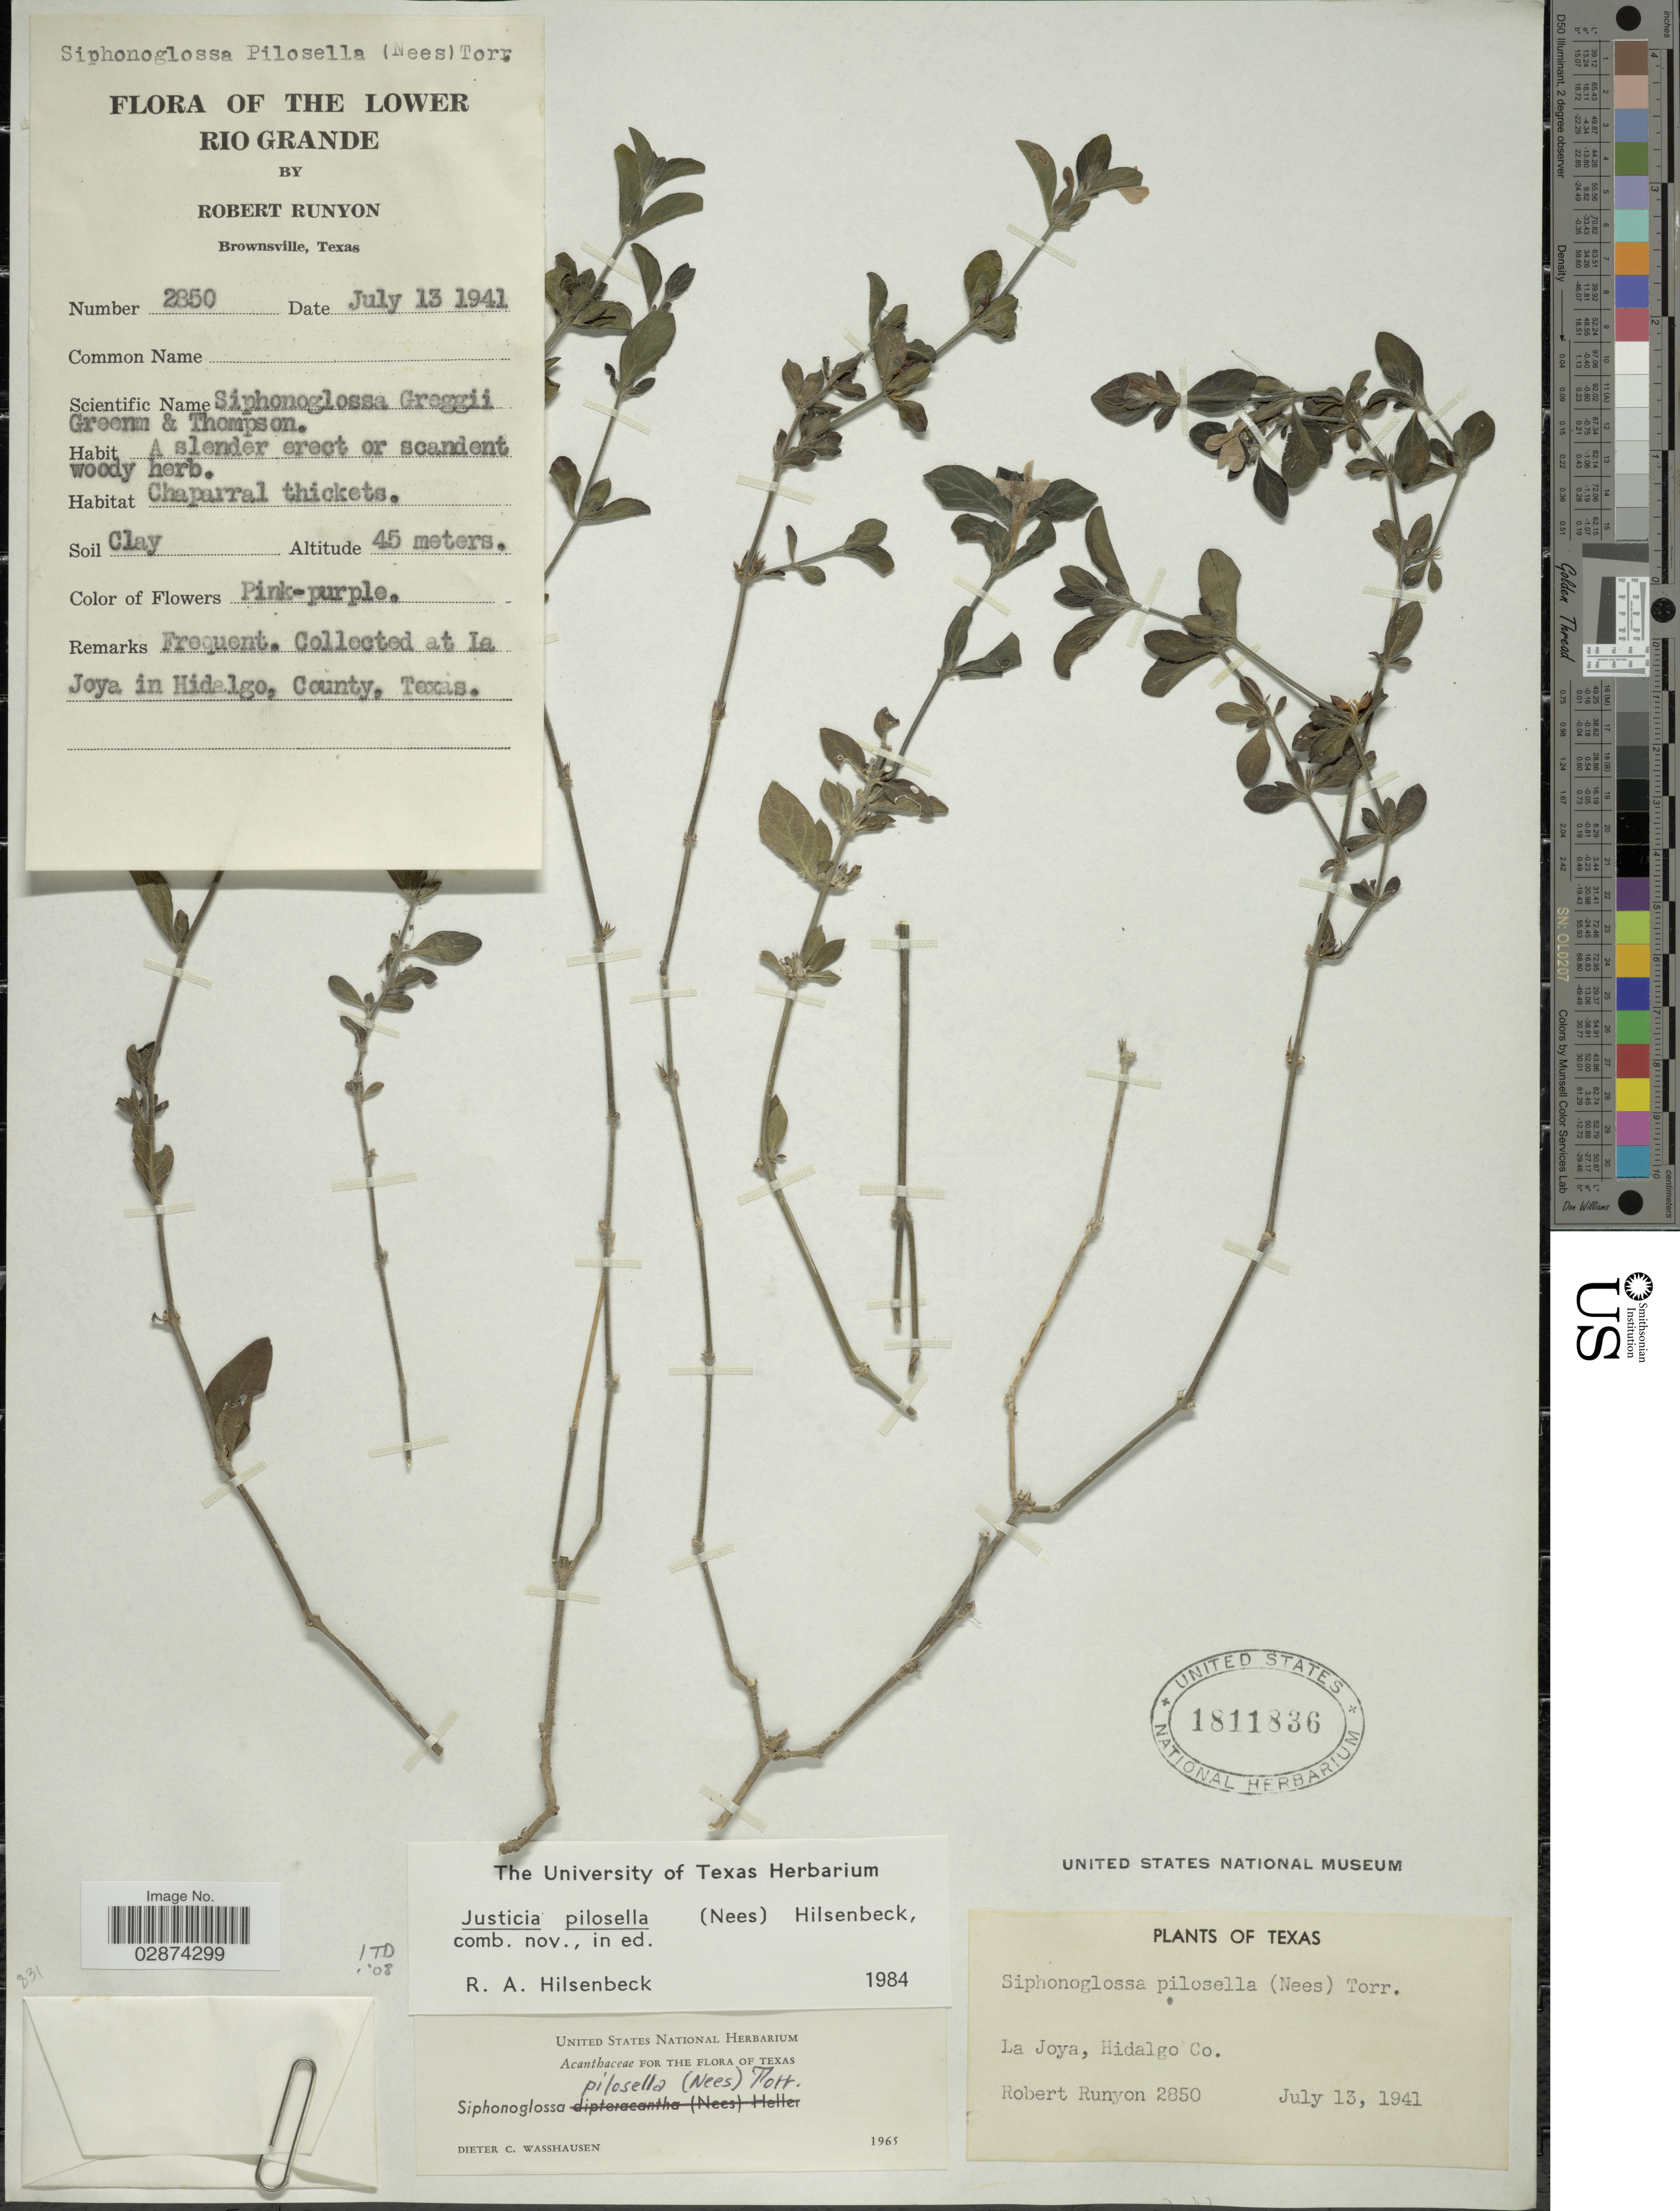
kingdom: Plantae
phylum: Tracheophyta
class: Magnoliopsida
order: Lamiales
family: Acanthaceae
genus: Justicia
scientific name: Justicia pilosella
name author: (Nees) Hilsenb.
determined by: Fisher, Amanda, (LOB), California State University, Long Beach (UNITED STATES)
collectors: R. Runyon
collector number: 2850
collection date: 1941-07-13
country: United States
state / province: Texas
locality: La Joya, Hildalgo Co.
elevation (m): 45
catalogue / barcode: US 1811836